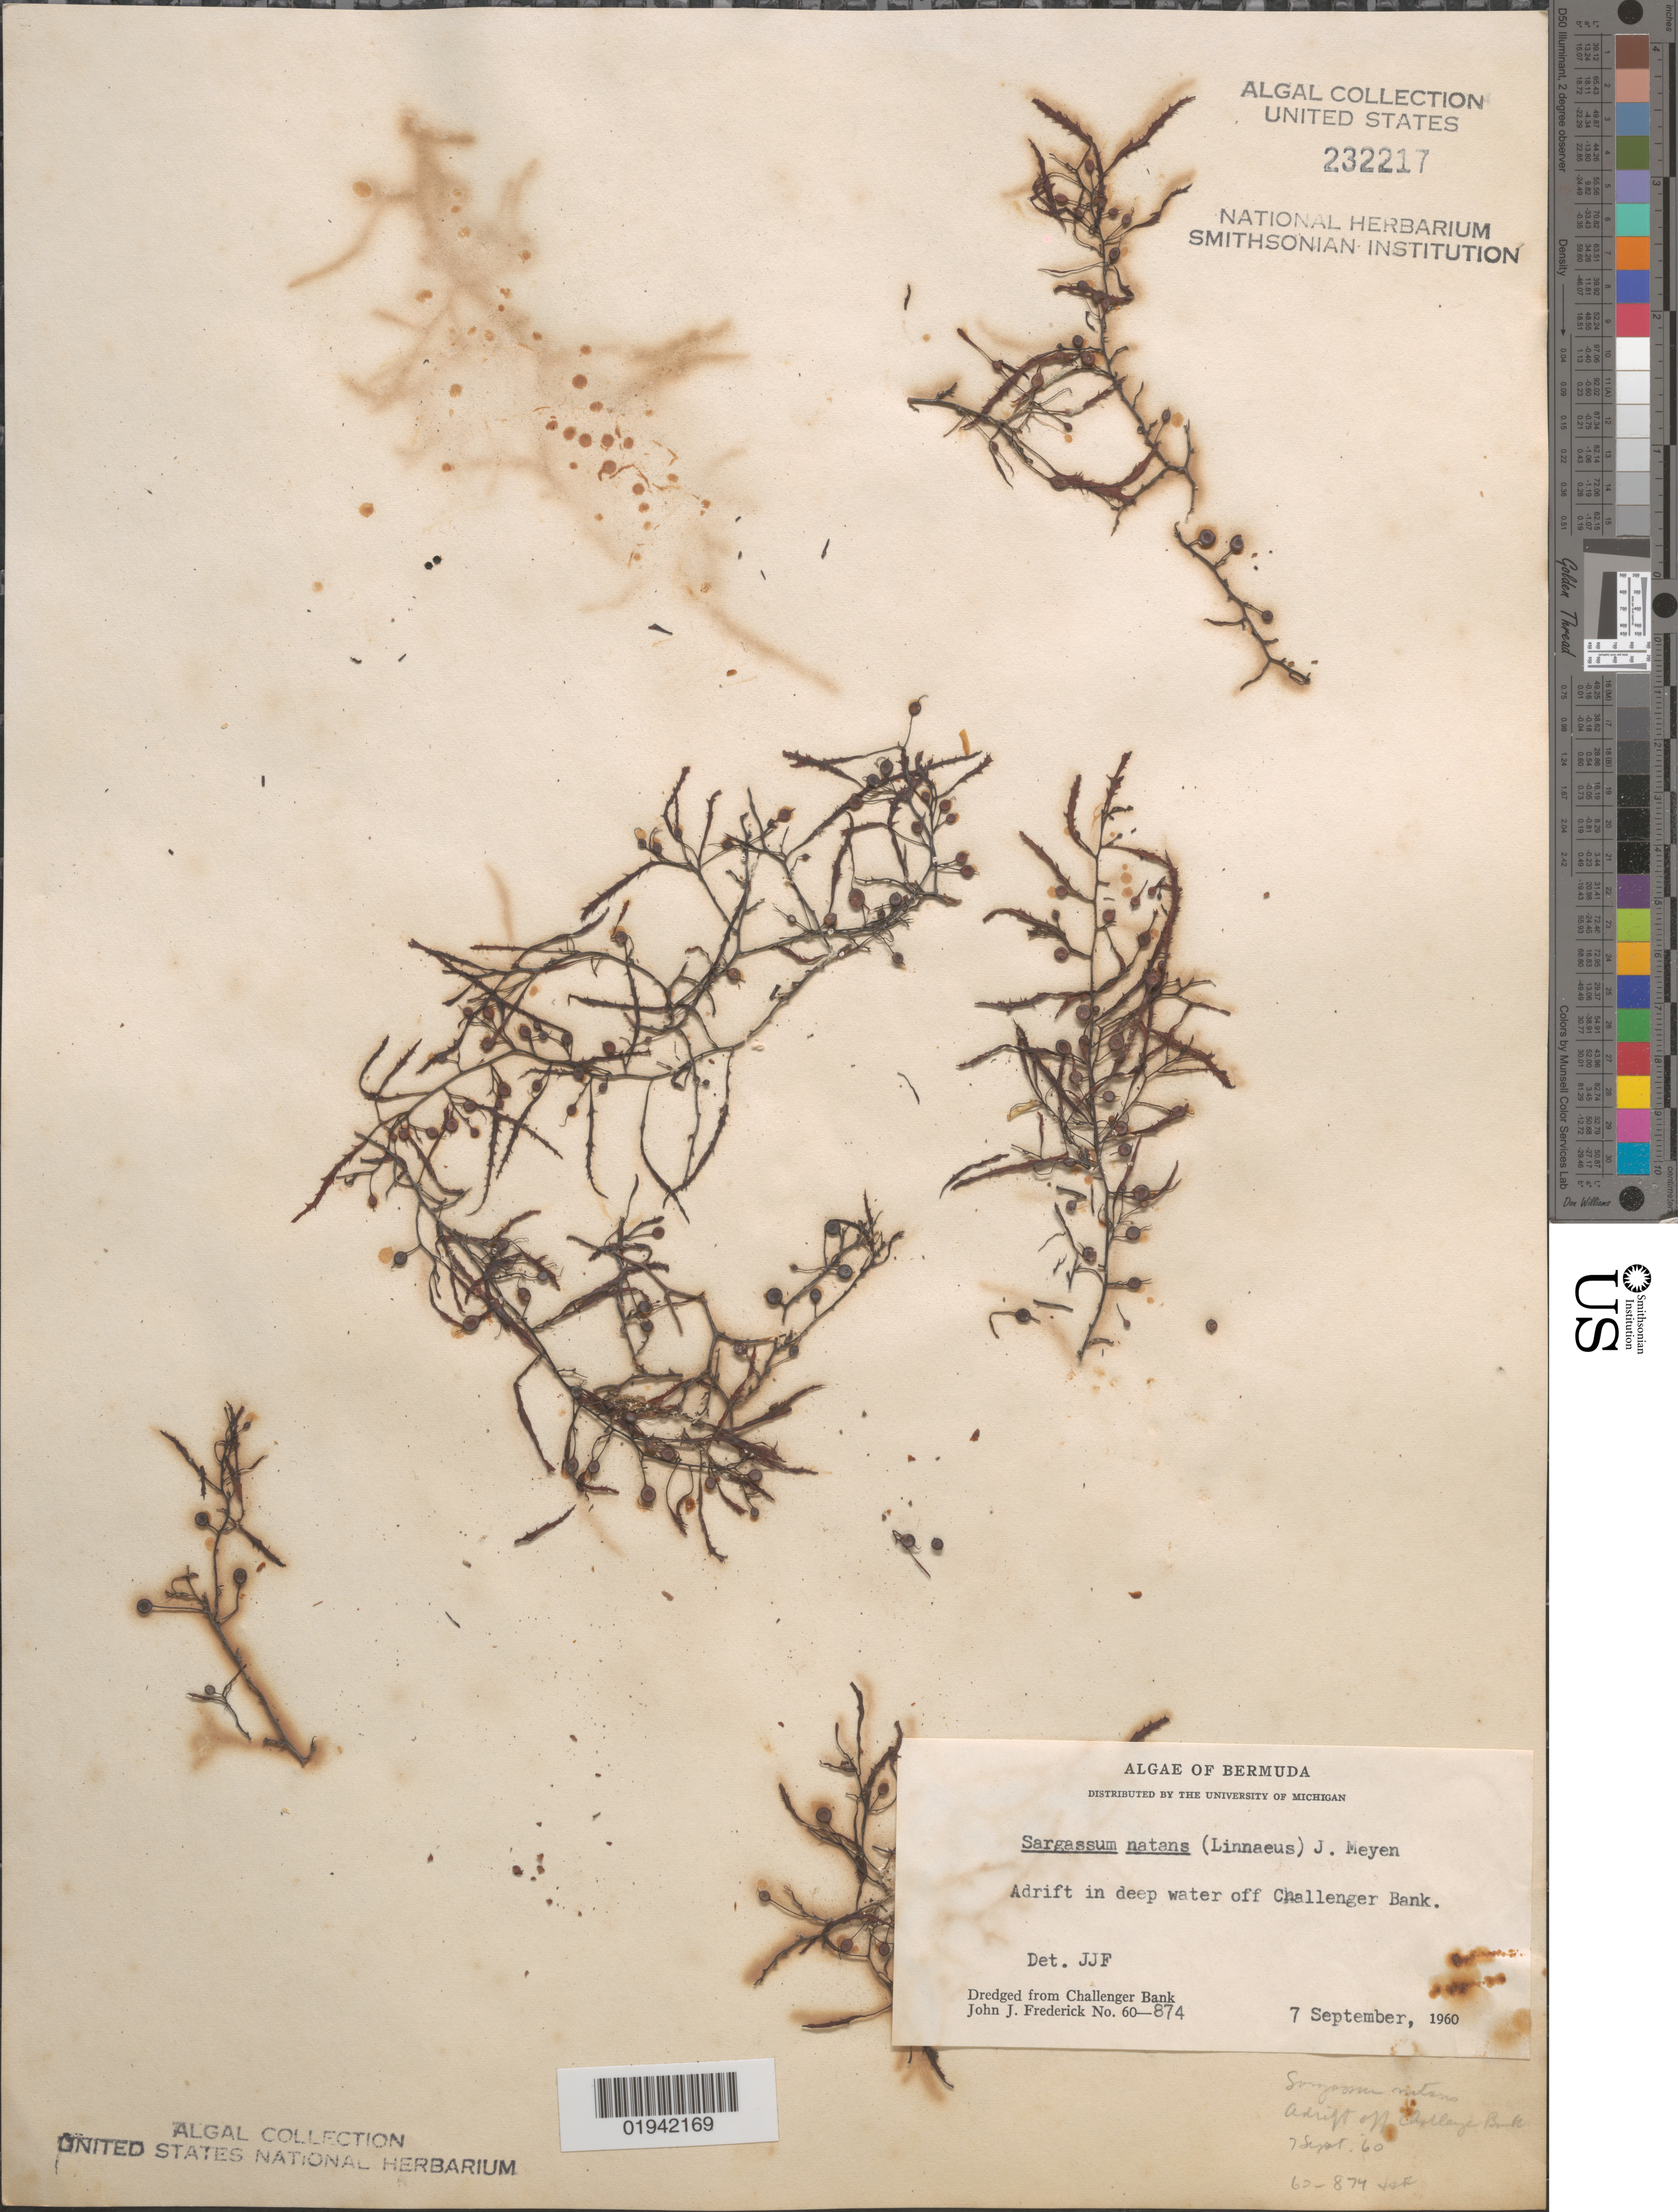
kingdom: Chromista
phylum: Ochrophyta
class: Phaeophyceae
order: Fucales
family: Sargassaceae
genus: Sargassum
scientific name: Sargassum natans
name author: (L.) Gaillon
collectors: J. Frederick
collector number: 60-874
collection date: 1960-09-07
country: Bermuda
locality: Adrift in deep water off Challenger Bank. Dredged from Challenger Bank.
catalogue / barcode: US 232217